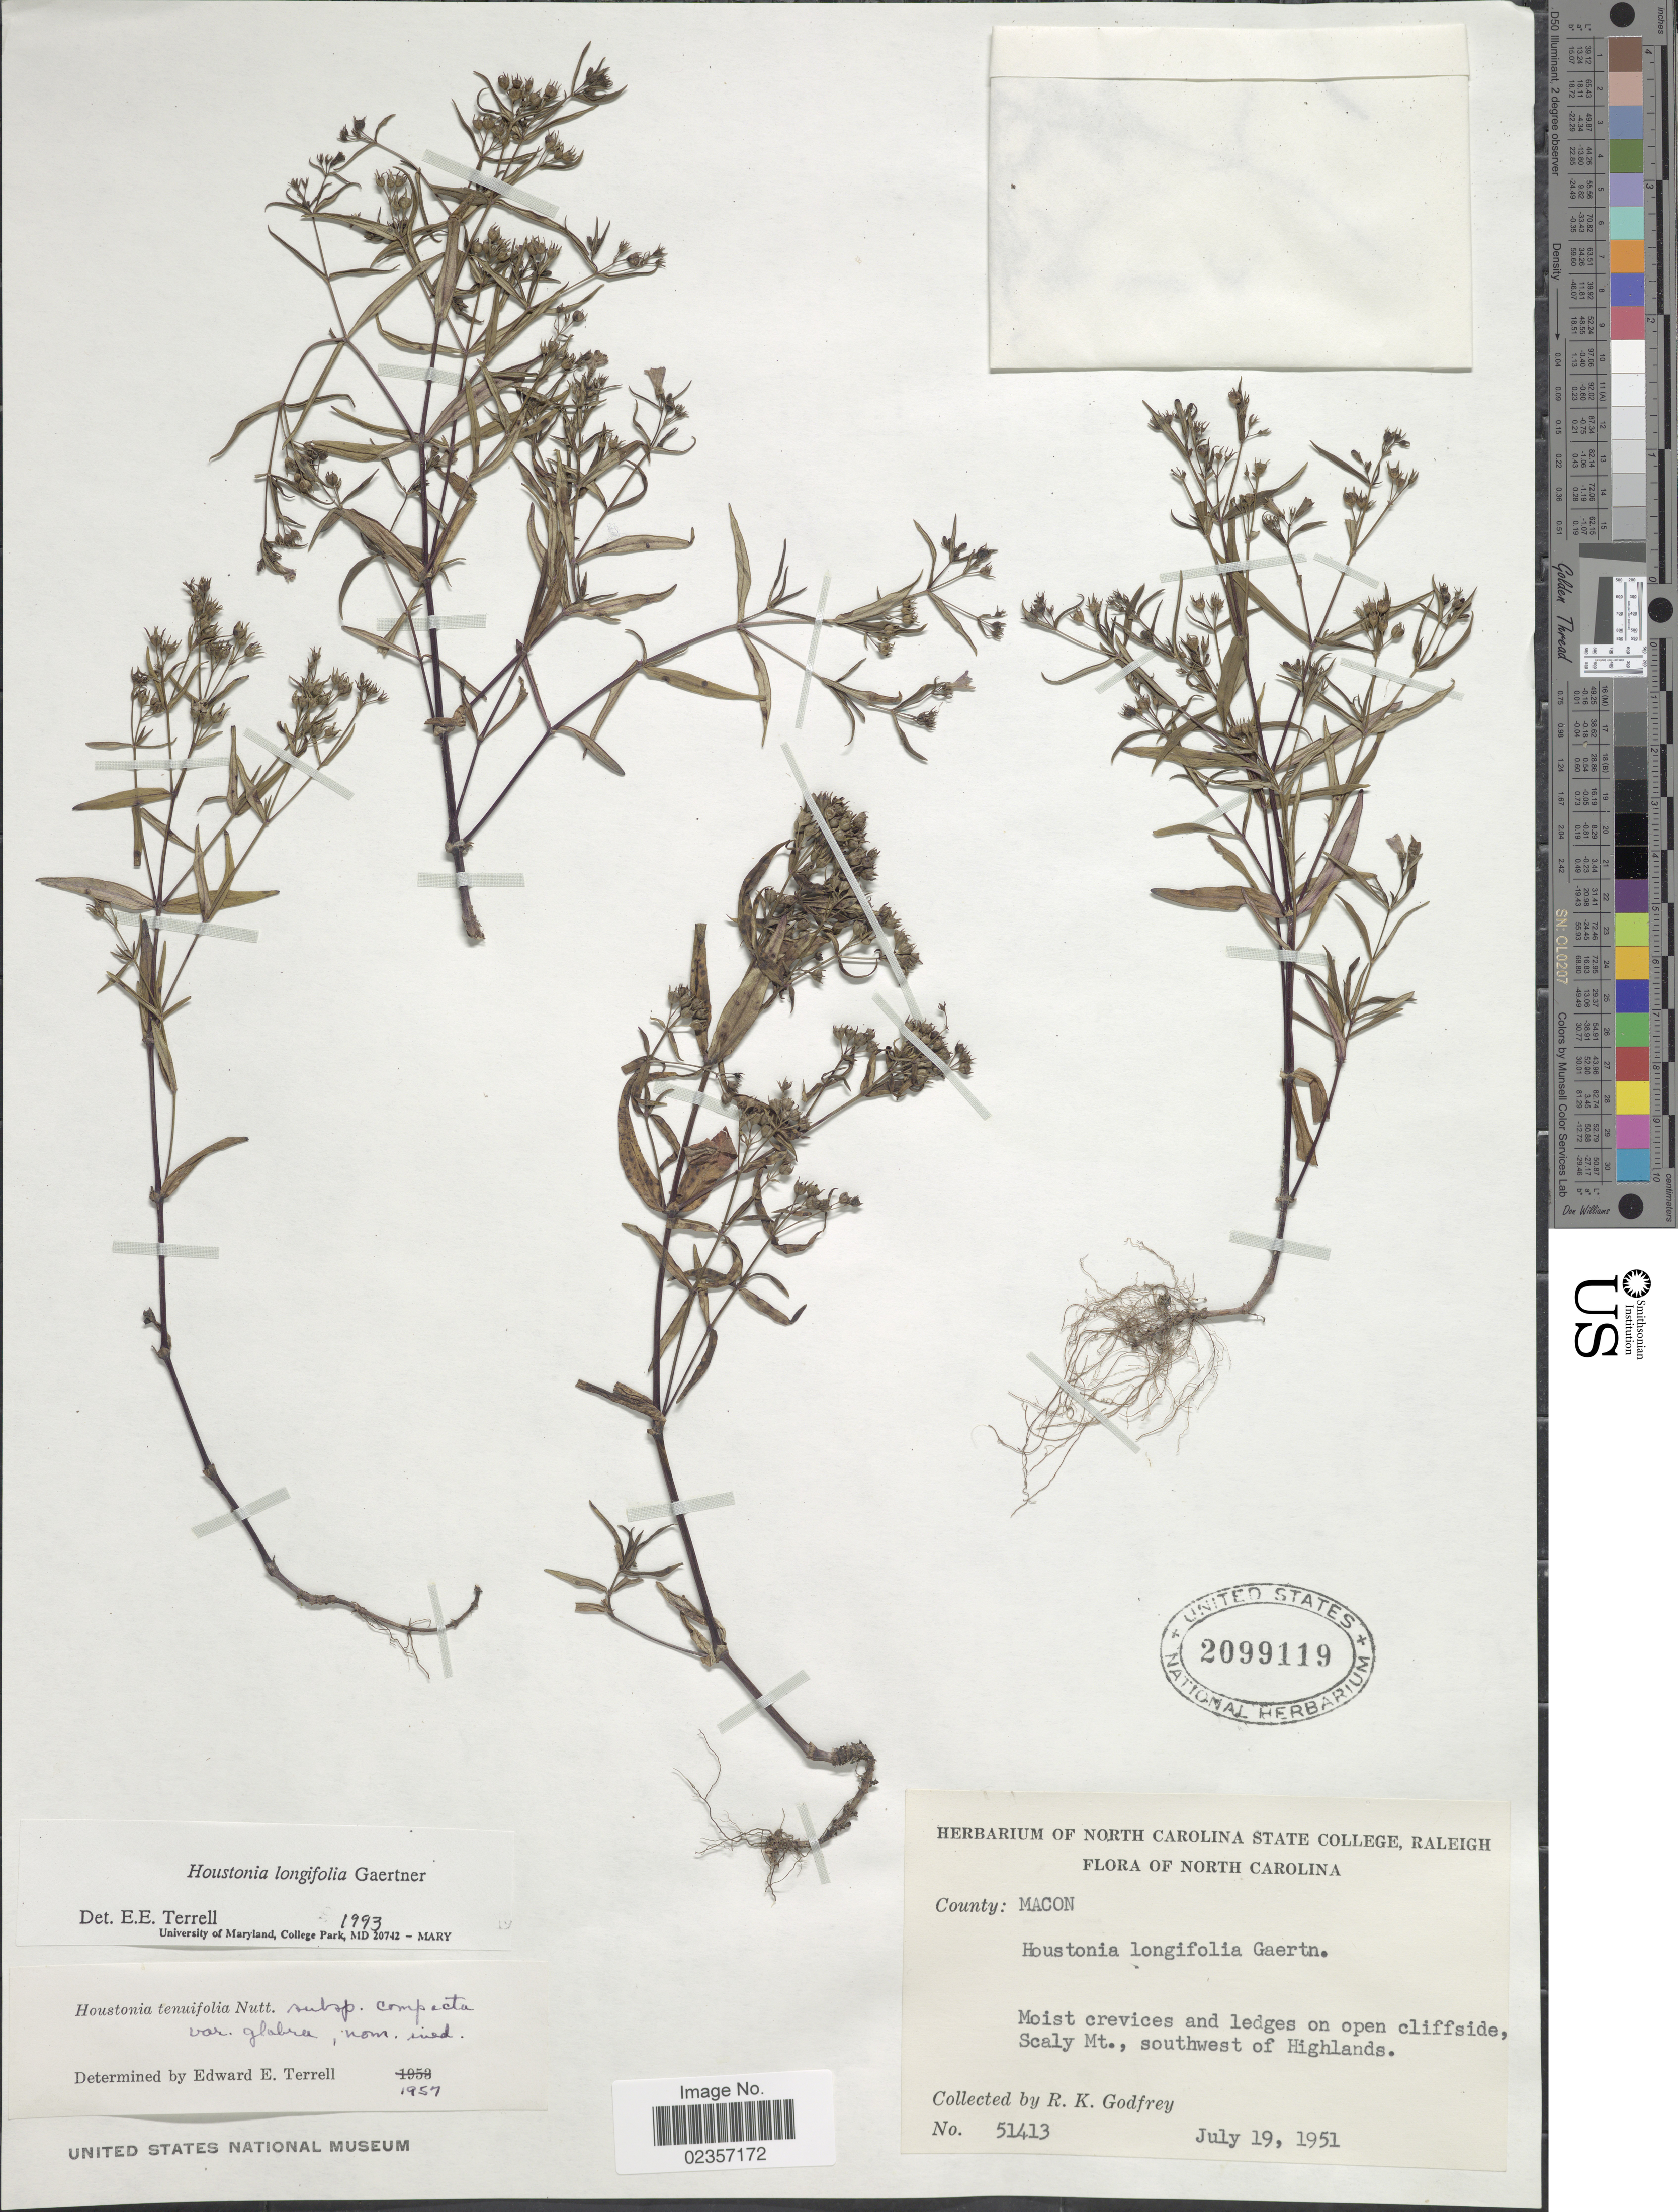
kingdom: Plantae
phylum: Tracheophyta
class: Magnoliopsida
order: Gentianales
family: Rubiaceae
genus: Houstonia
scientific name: Houstonia longifolia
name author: Gaertn.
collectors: R. K. Godfrey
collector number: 51413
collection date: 1951-07-19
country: United States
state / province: North Carolina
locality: County: Macon, Moist crevices and ledges on open cliffside, Scaly Mt., southwest of Highlands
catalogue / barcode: US 2099119